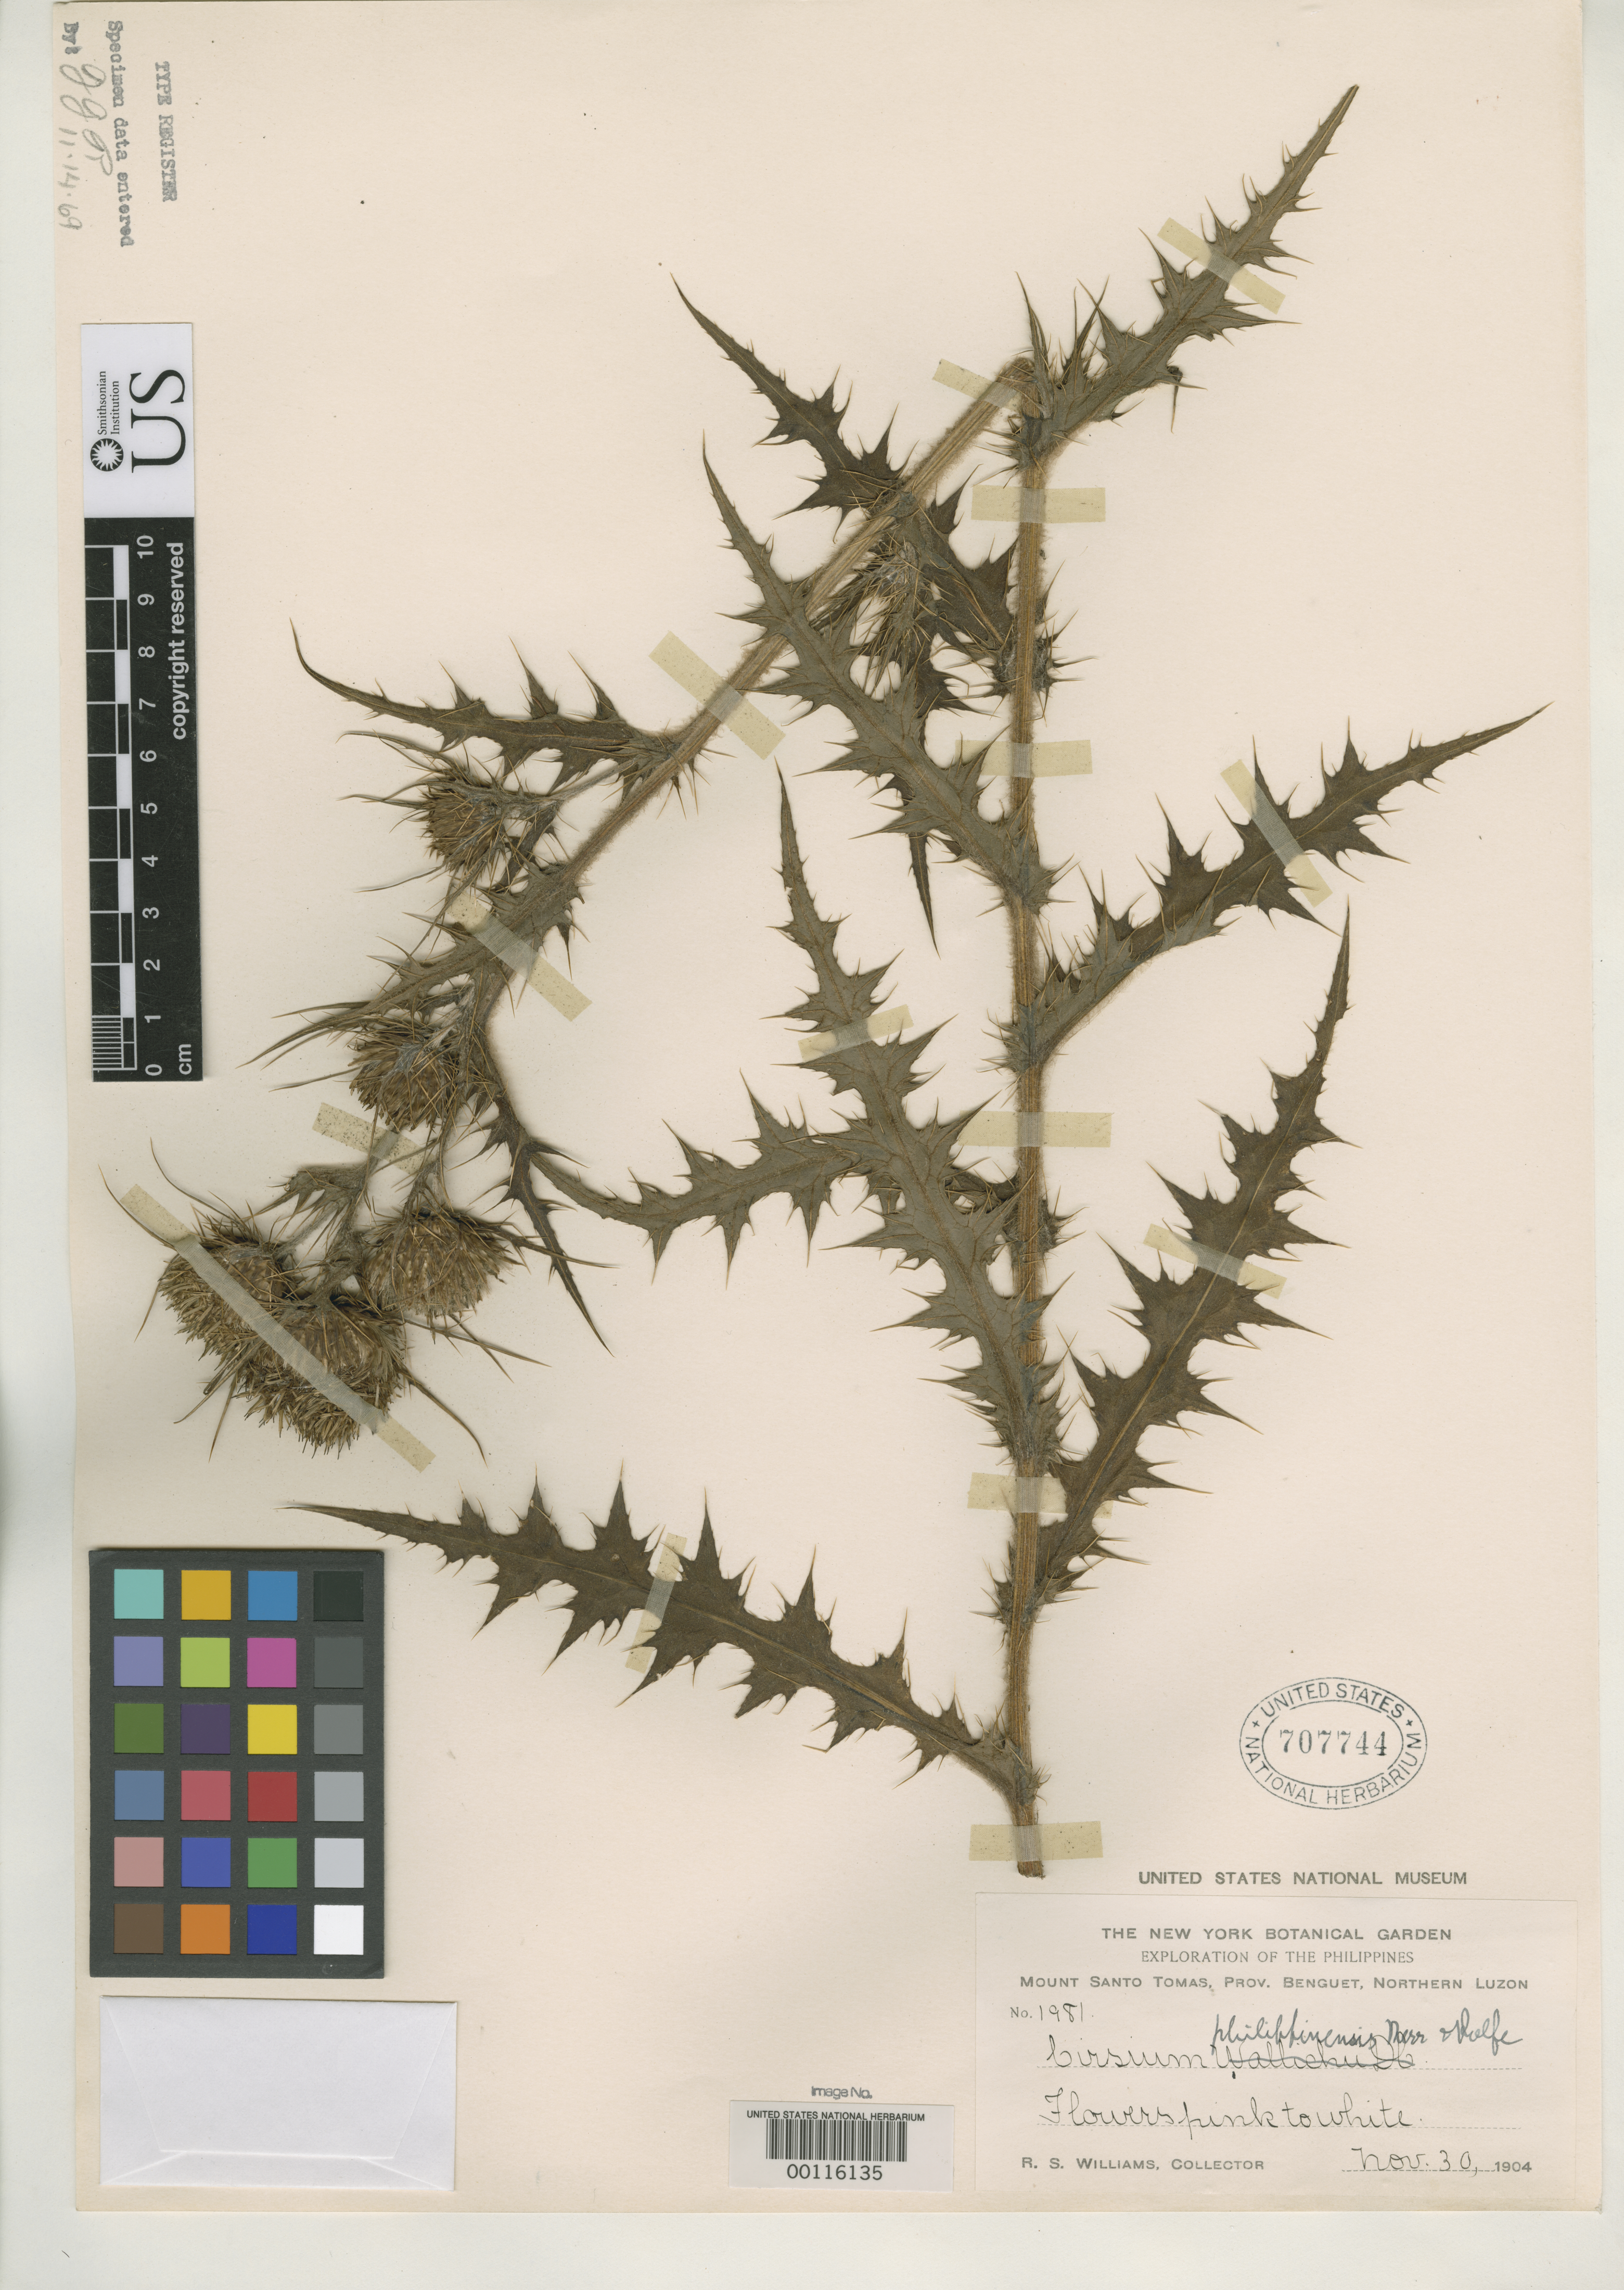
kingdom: Plantae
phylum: Tracheophyta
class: Magnoliopsida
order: Asterales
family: Asteraceae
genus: Cirsium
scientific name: Cirsium luzoniense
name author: Merr.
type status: Isotype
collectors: R. S. Williams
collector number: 1981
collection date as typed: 30 Nov 1904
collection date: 1904-11-30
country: Philippines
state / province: Cordillera (Administrative Region)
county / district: Benguet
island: Luzon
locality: Mt. Santo Tomas.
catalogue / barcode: US 707744